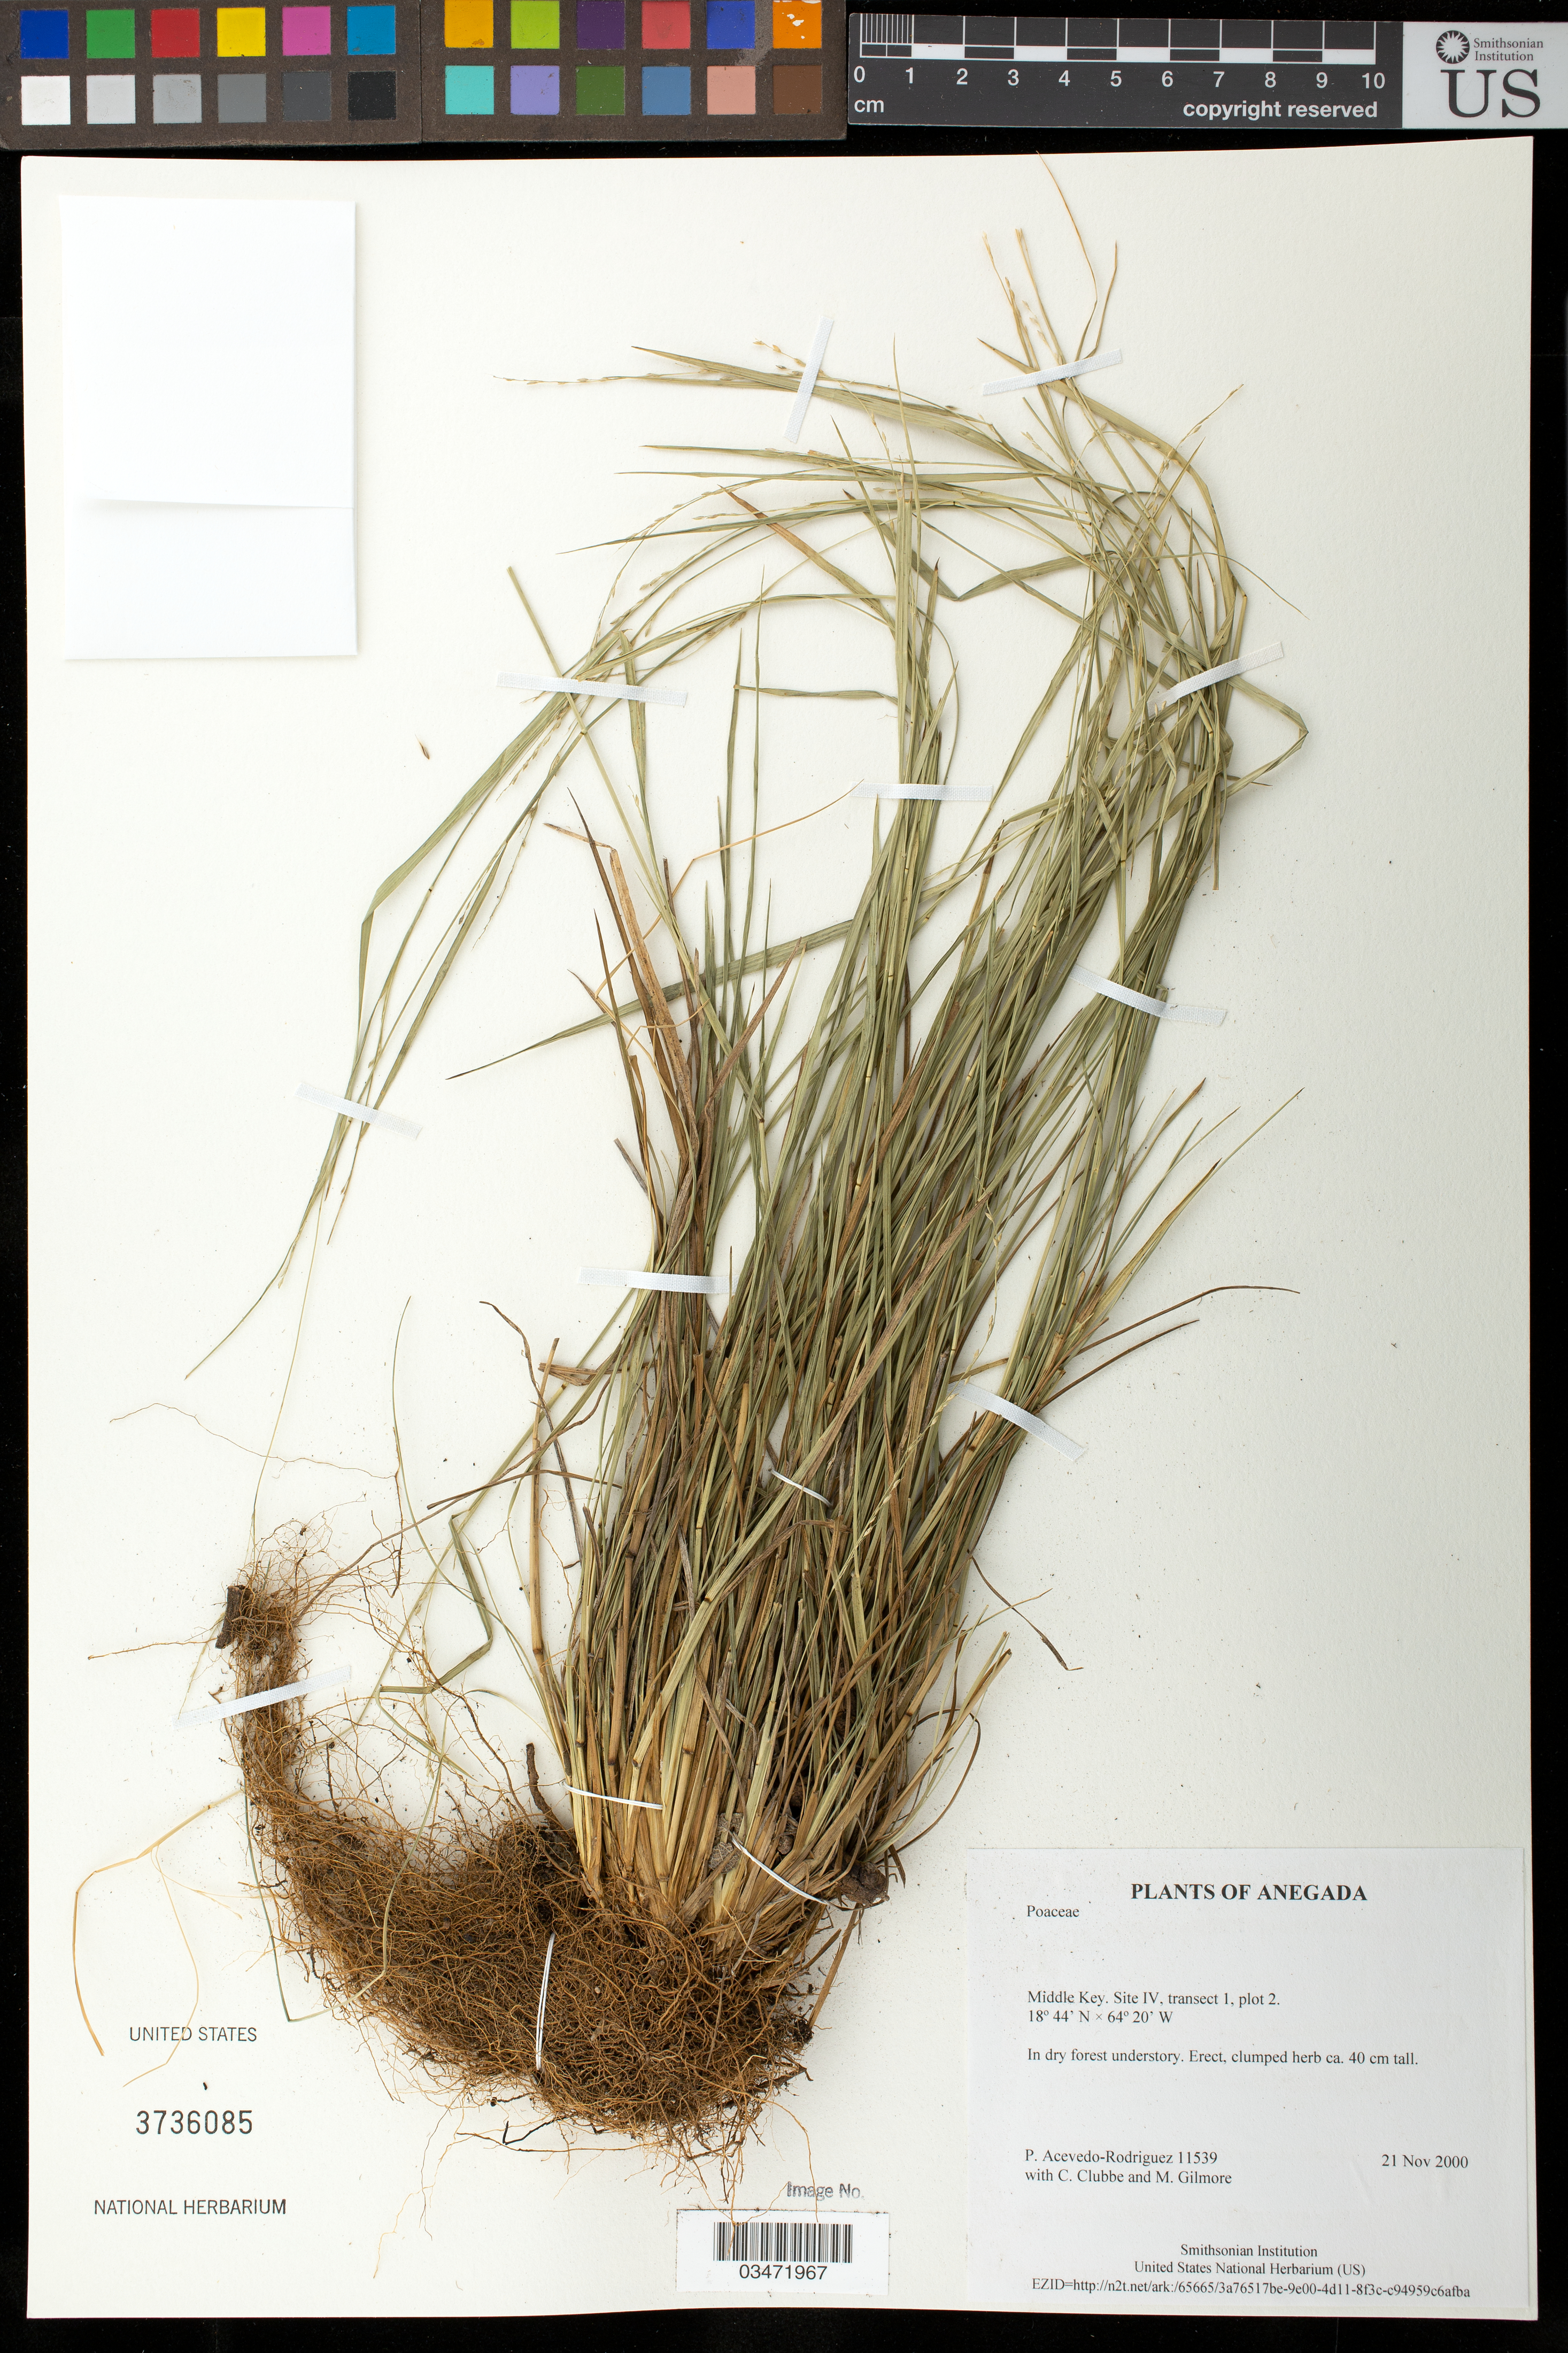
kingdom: Plantae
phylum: Tracheophyta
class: Liliopsida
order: Poales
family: Poaceae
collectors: P. Acevedo-Rodr., C. Clubbe & M. Gilmore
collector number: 11539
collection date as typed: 21 Nov 2000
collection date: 2000-11-21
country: British Virgin Islands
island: Anegada I.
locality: Middle Key. Site IV, transect 1, plot 2.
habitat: In dry forest understory.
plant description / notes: US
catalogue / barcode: US 3736085